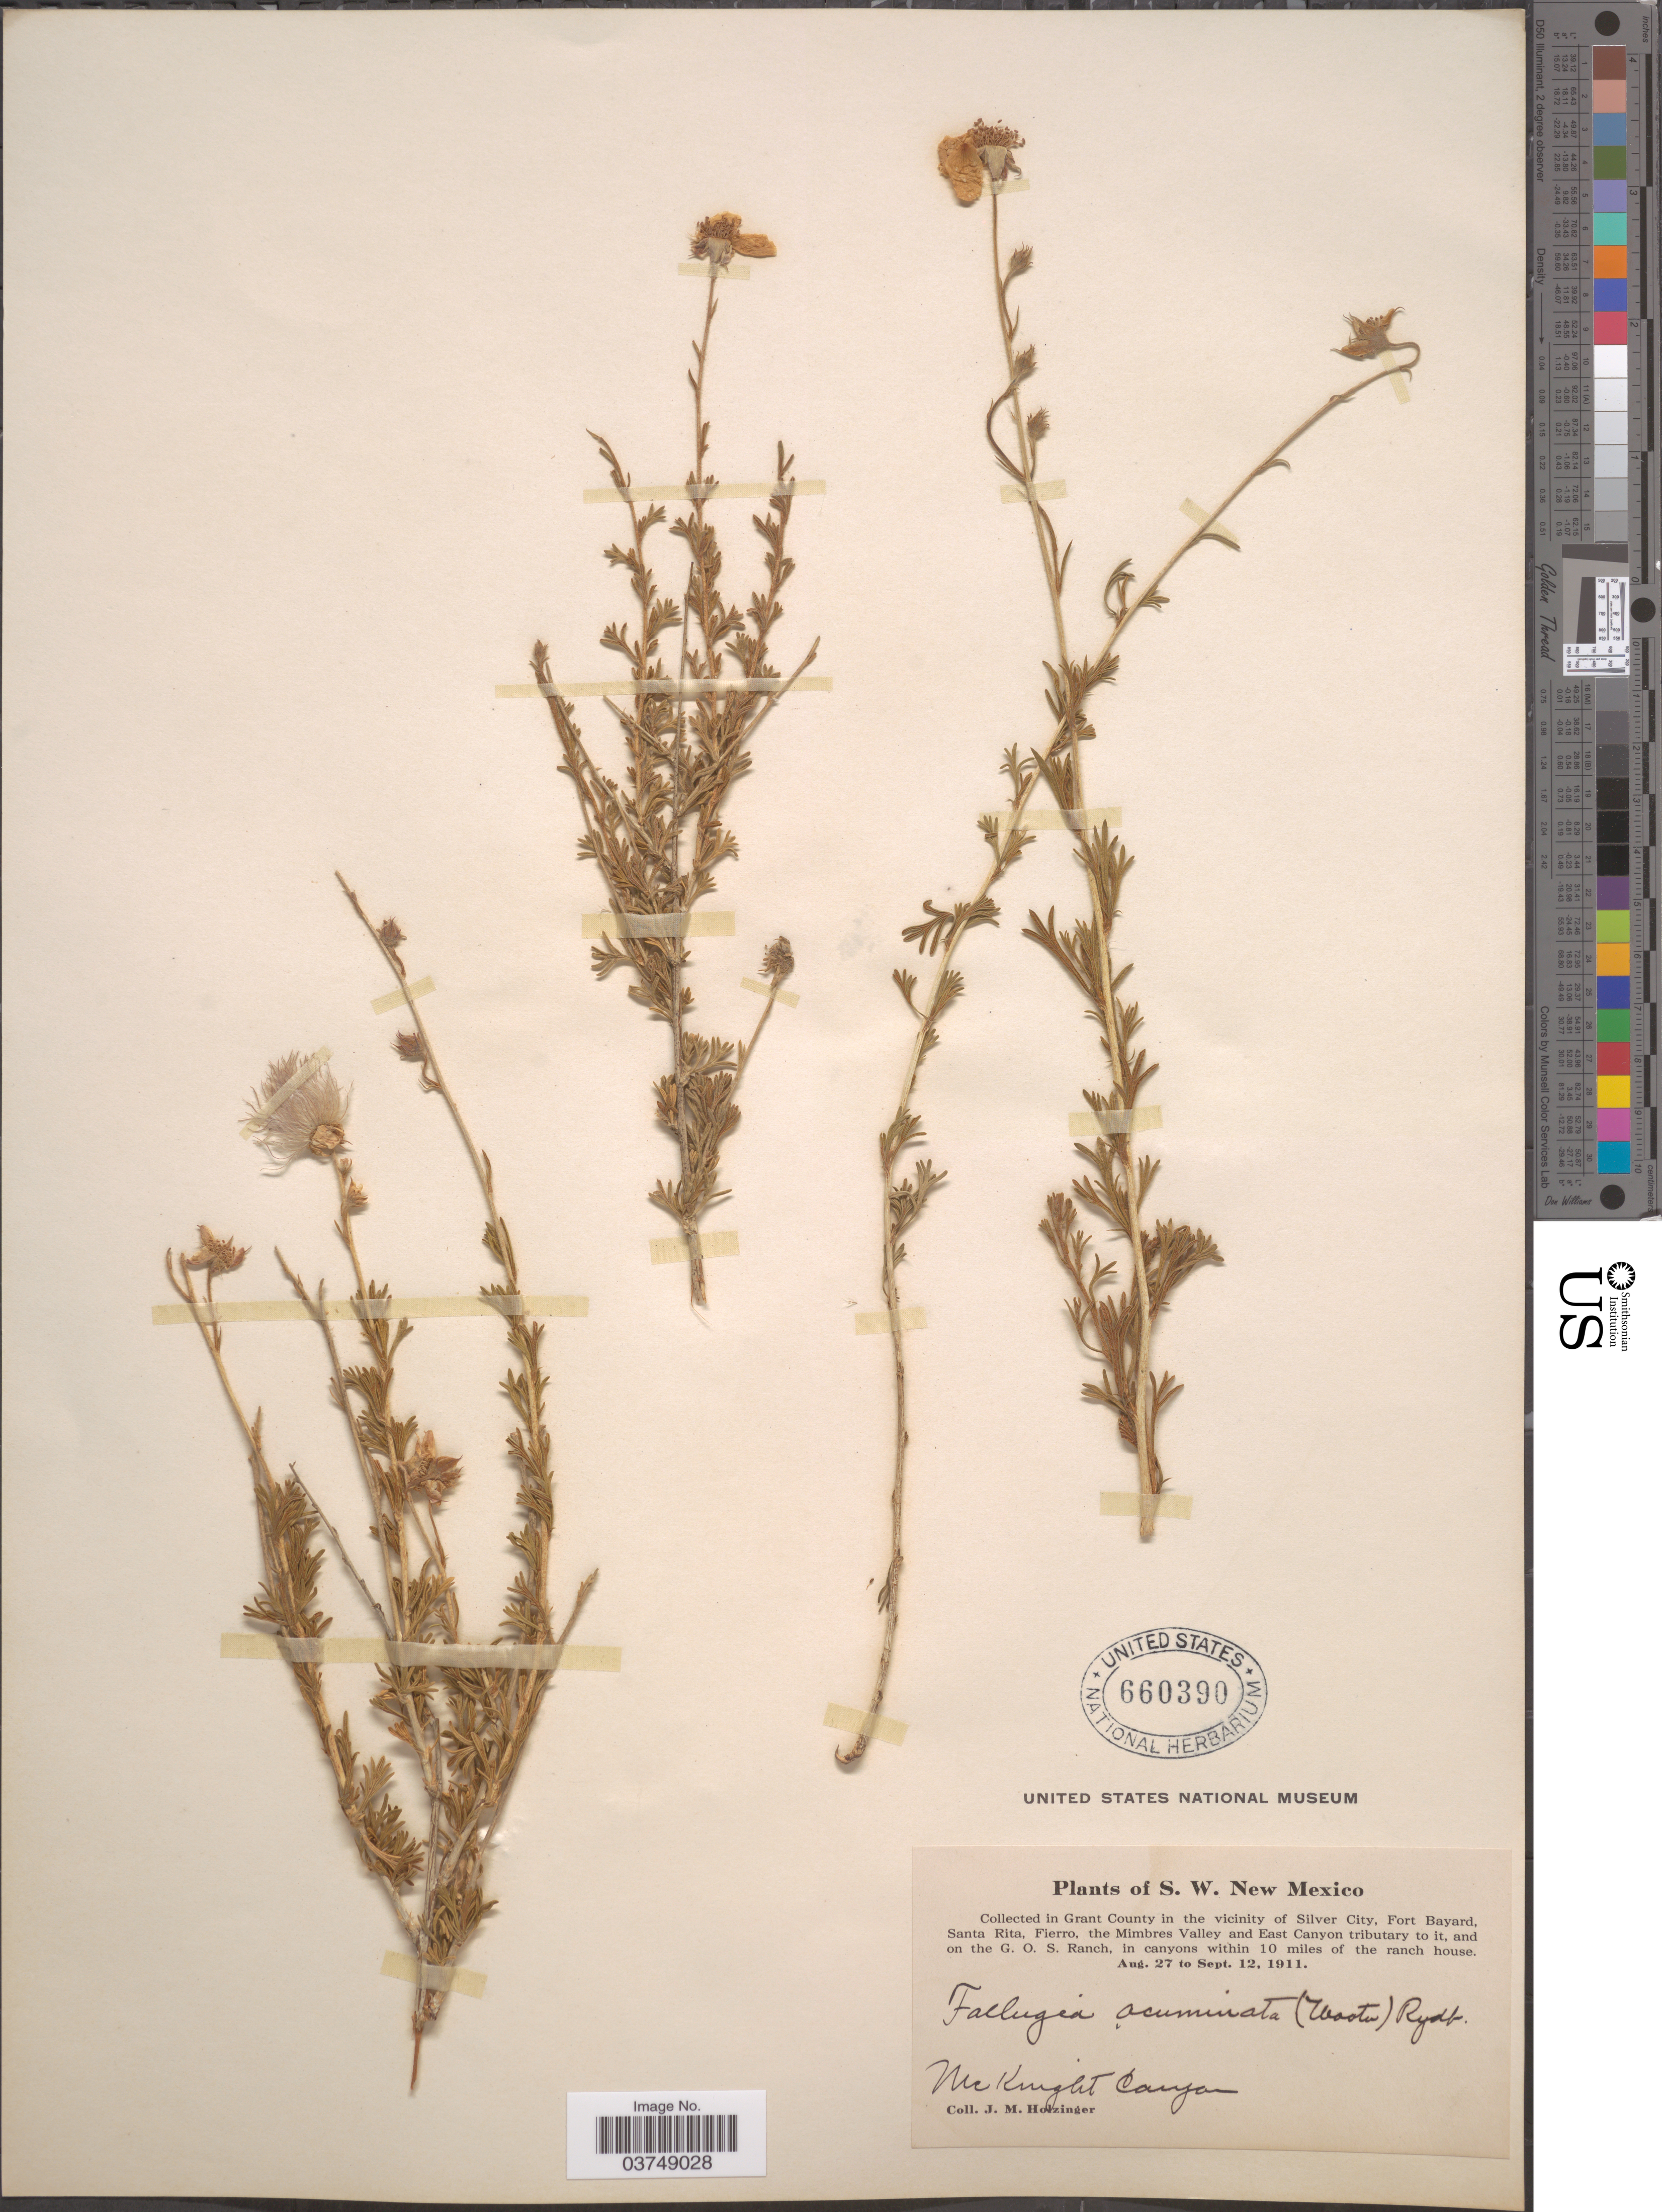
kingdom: Plantae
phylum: Tracheophyta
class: Magnoliopsida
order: Rosales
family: Rosaceae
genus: Fallugia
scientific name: Fallugia acuminata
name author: (Wooton) Rydb.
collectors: J. M. Holzinger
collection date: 1911-08-27/1911-09-12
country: United States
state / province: New Mexico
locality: S. W. New Mexico. In Grant County in the vicinity of Silver City, Fort Bayard, Santa Rita, Fierro, the Mimbres Valley and East Canyon tributary to it, and on the G. O. S. Ranch, in canyons within 10 miles of the ranch house. McKnight Canyon.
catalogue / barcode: US 660390